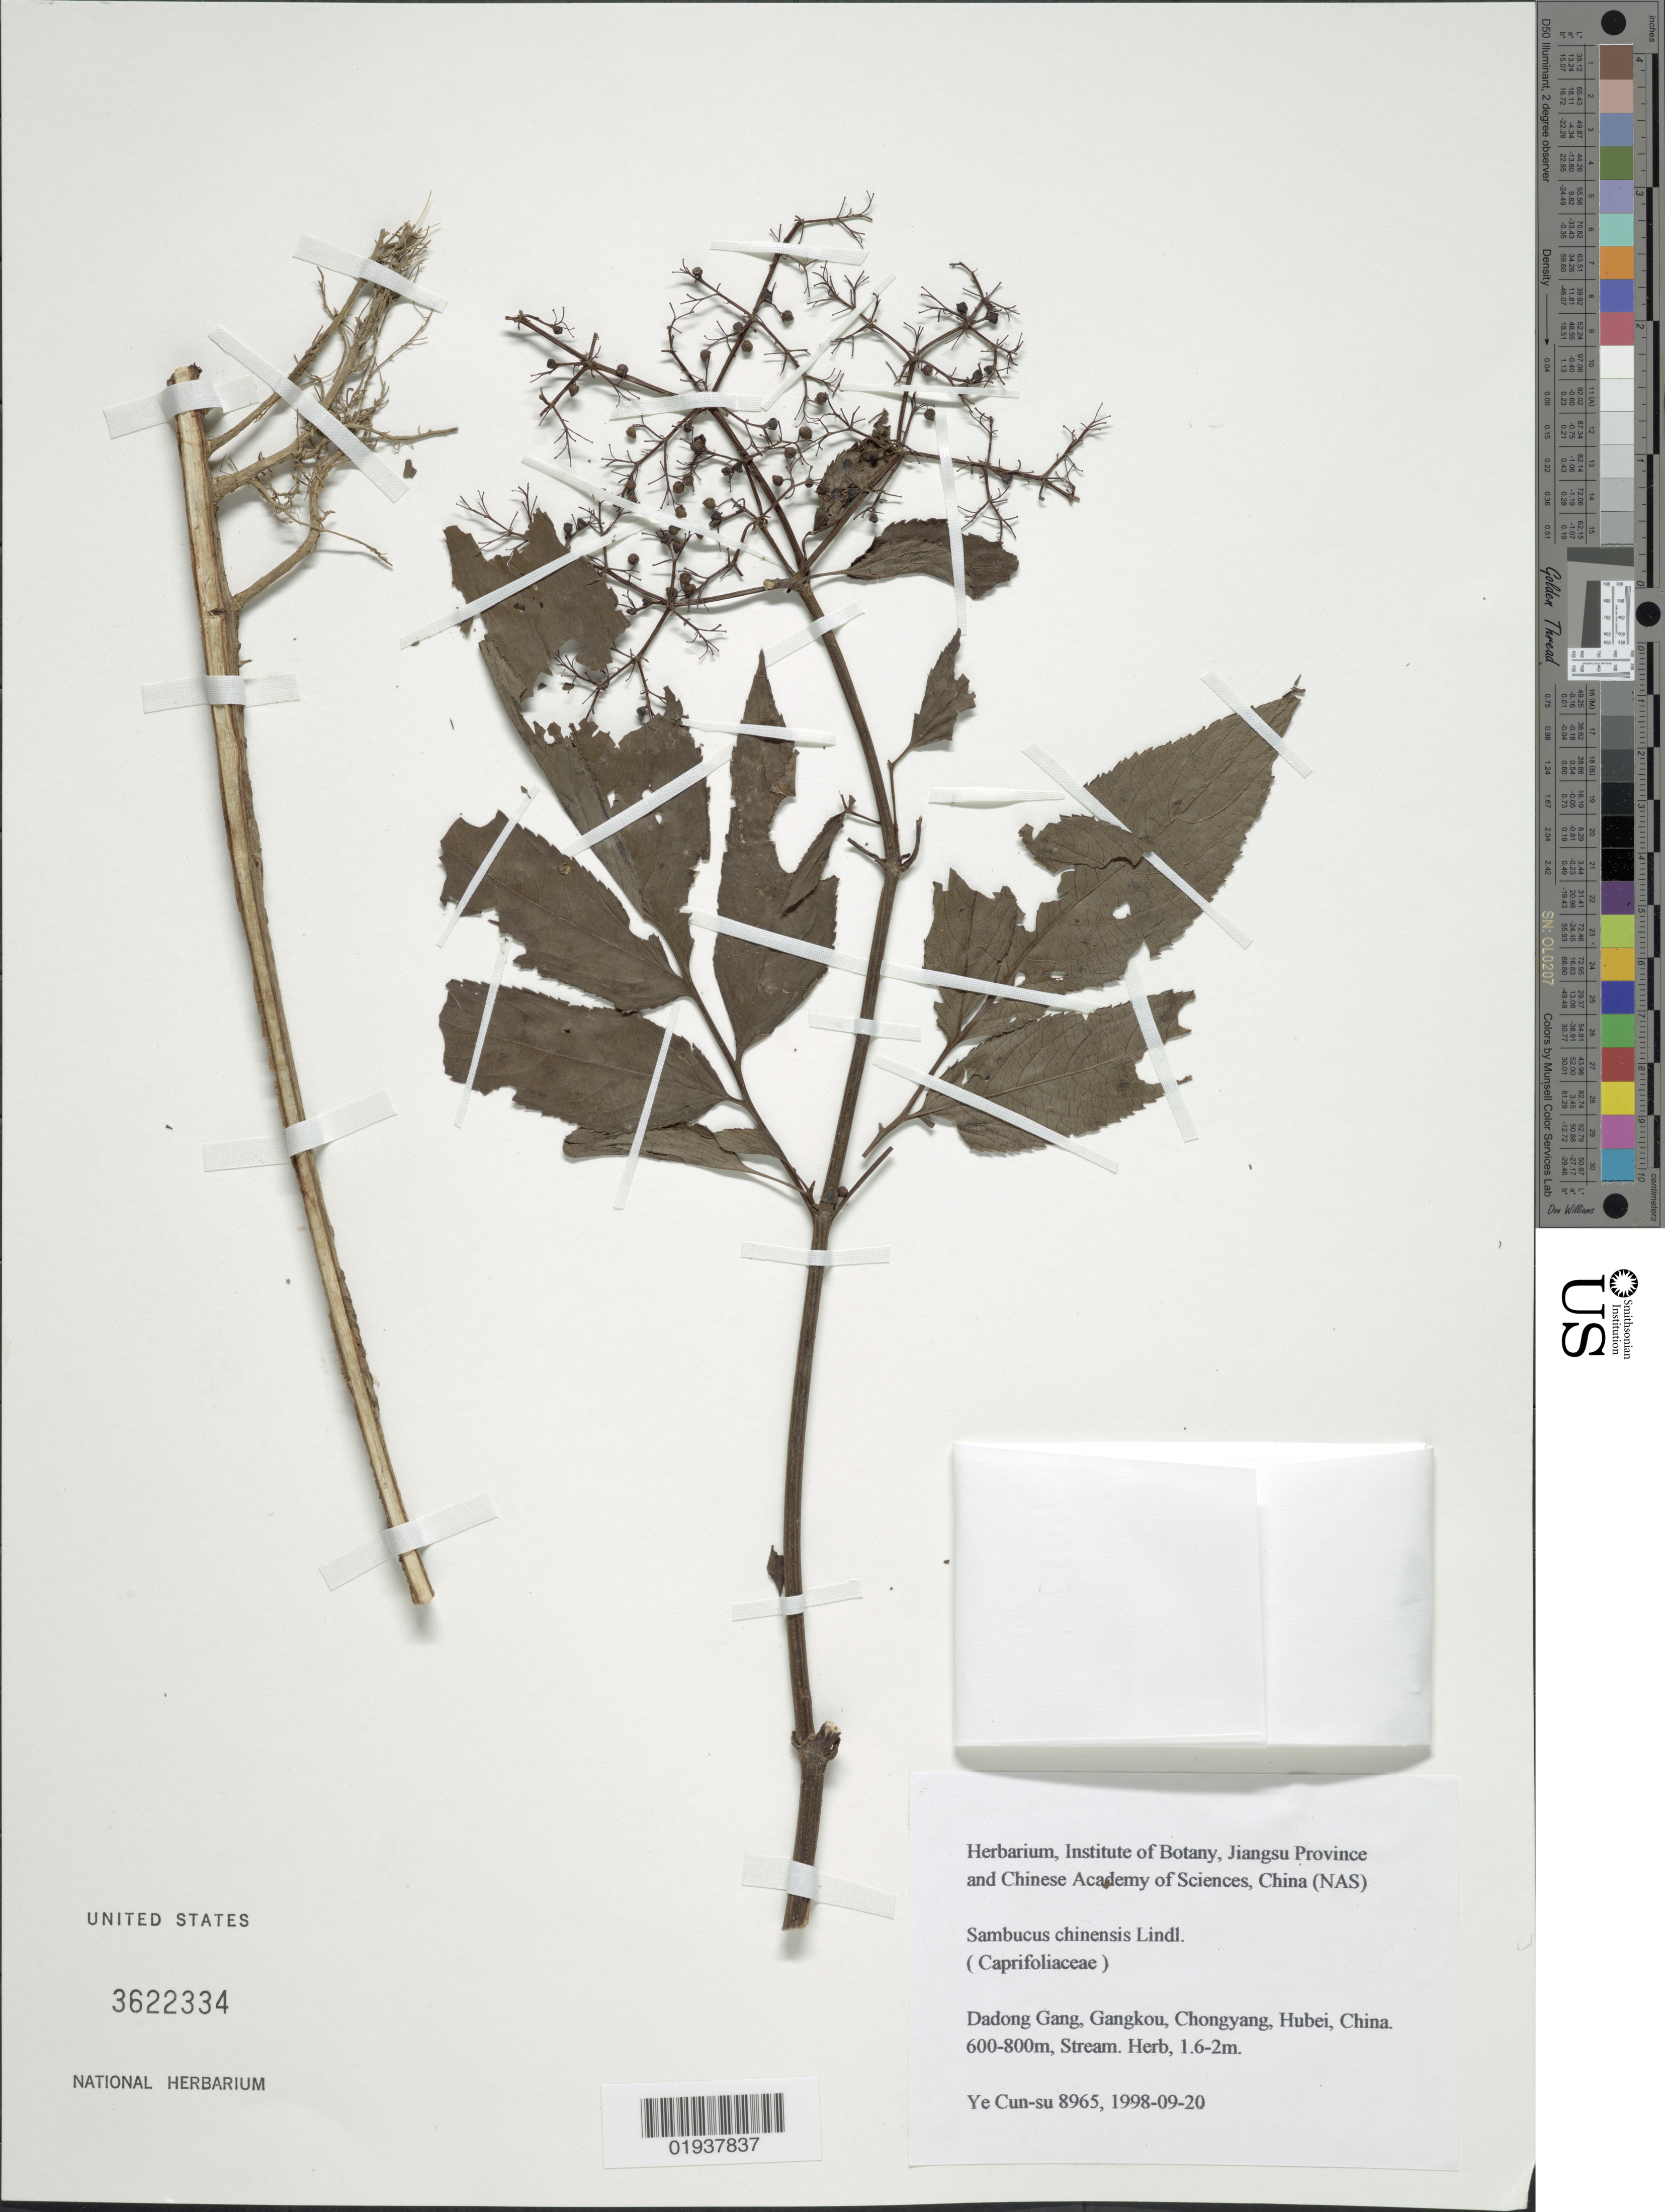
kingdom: Plantae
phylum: Tracheophyta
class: Magnoliopsida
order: Dipsacales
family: Viburnaceae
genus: Sambucus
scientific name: Sambucus javanica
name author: Blume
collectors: Ye Cun-su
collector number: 8965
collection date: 1998-09-20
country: China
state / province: Hubei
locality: Dadong Gang, Gangkou, Chongyang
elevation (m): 600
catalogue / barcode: US 3622334